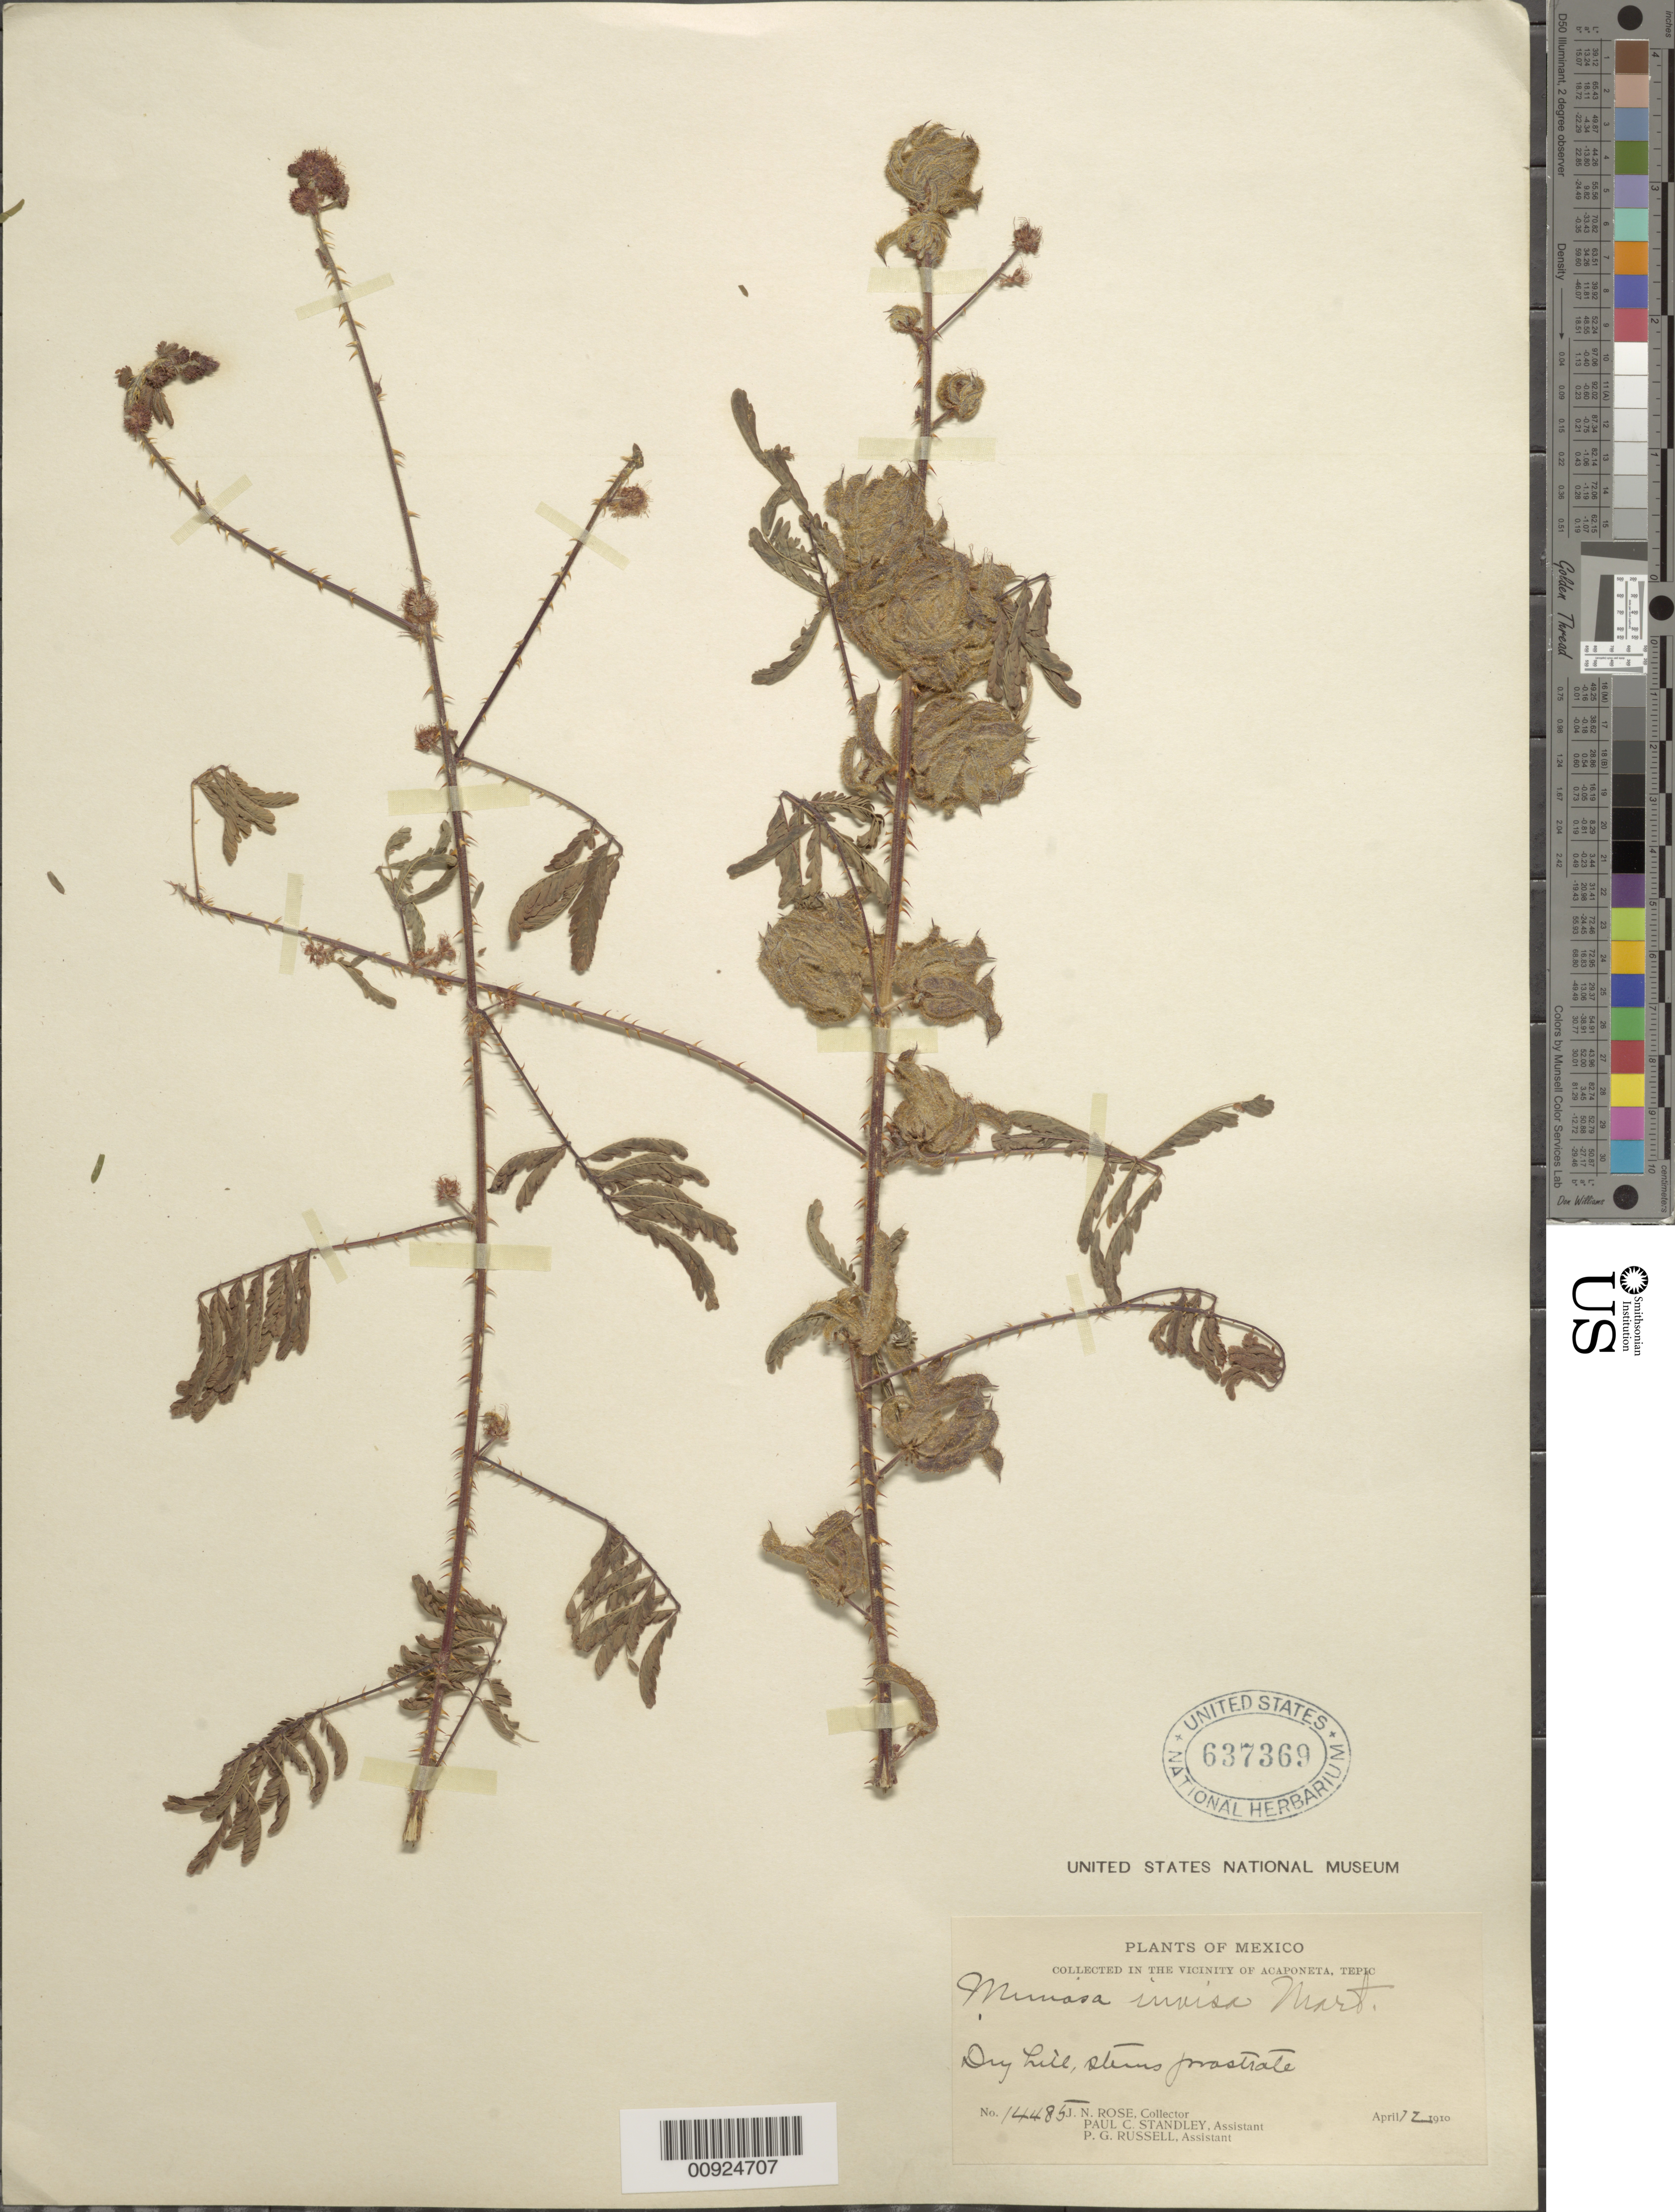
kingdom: Plantae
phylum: Tracheophyta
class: Magnoliopsida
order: Fabales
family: Fabaceae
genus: Mimosa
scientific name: Mimosa invisa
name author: Mart. ex Colla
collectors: J. N. Rose, P. C. Standley & P. G. Russell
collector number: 14485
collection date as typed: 12 Apr 1910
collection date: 1910-04-12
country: Mexico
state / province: Nayarit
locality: In the vicinity of Acaponeta, Tepic.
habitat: Dry hill.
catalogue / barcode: US 637369